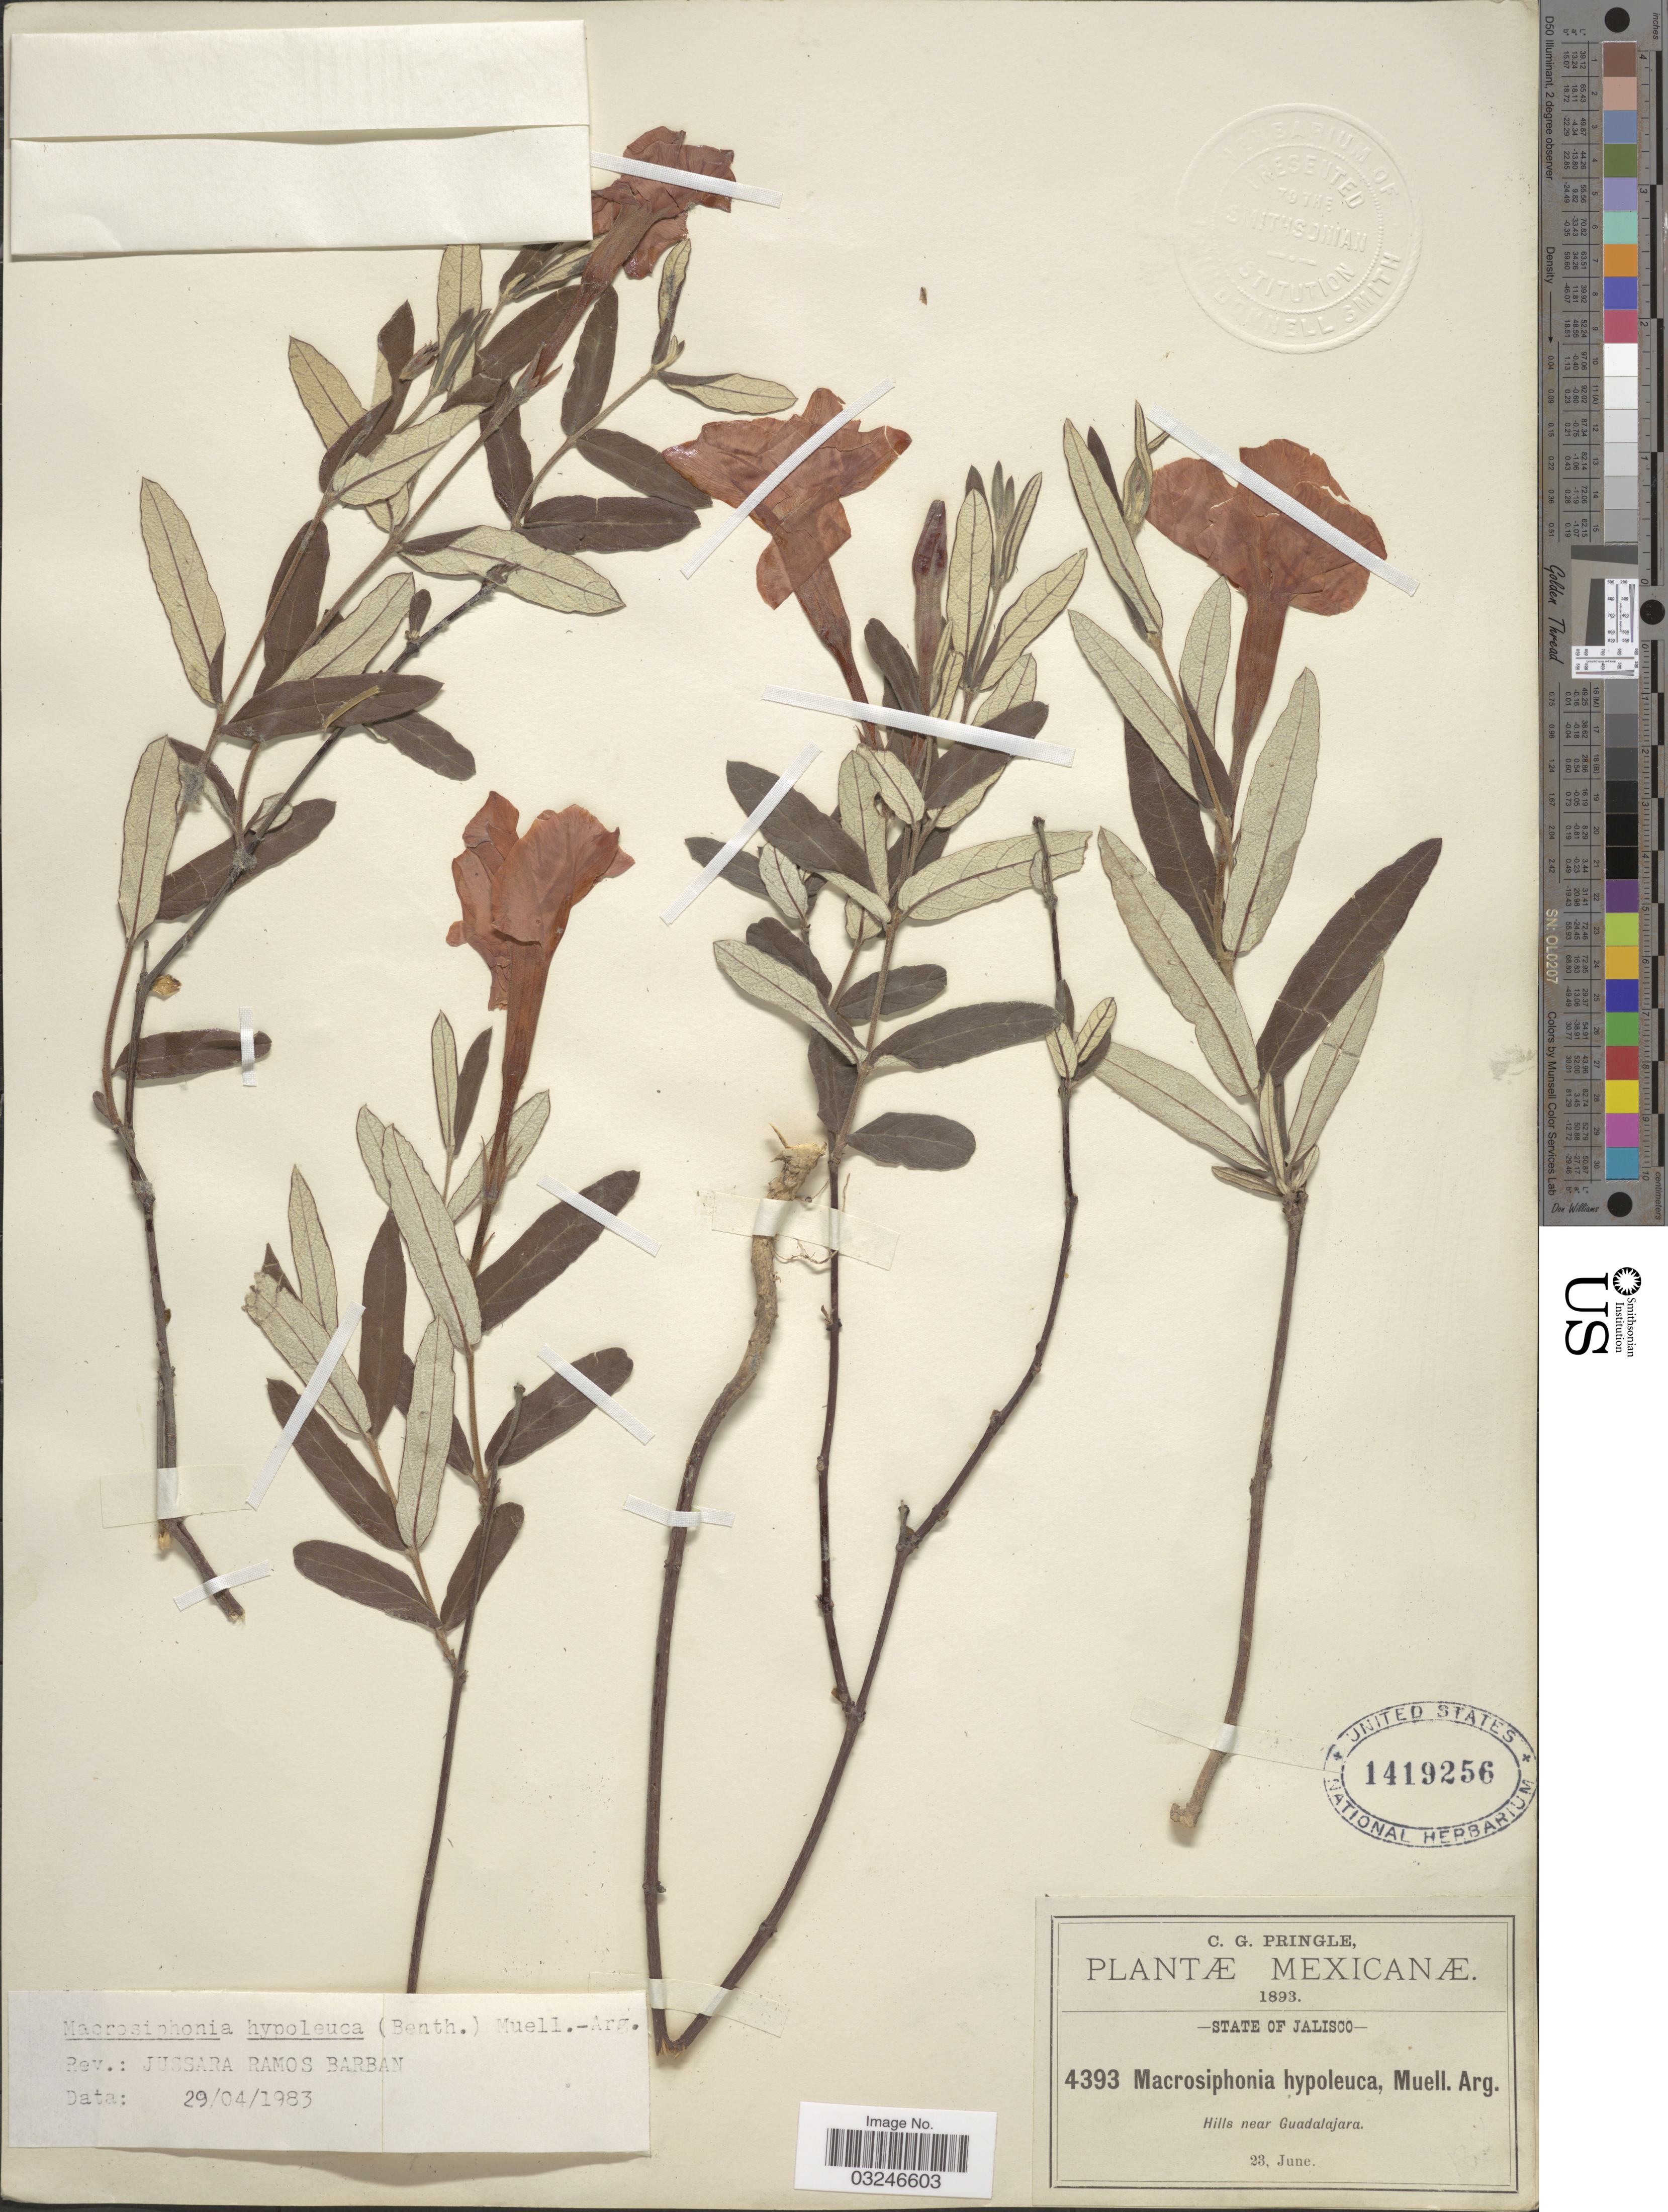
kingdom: Plantae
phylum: Tracheophyta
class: Magnoliopsida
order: Gentianales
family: Apocynaceae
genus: Macrosiphonia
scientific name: Macrosiphonia hypoleuca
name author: (Benth.) Müll. Arg.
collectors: C. G. Pringle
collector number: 4393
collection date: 1893-06-23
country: Mexico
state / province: Jalisco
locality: State of Jalisco. Hills near Guadalajara.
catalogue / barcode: US 1419256